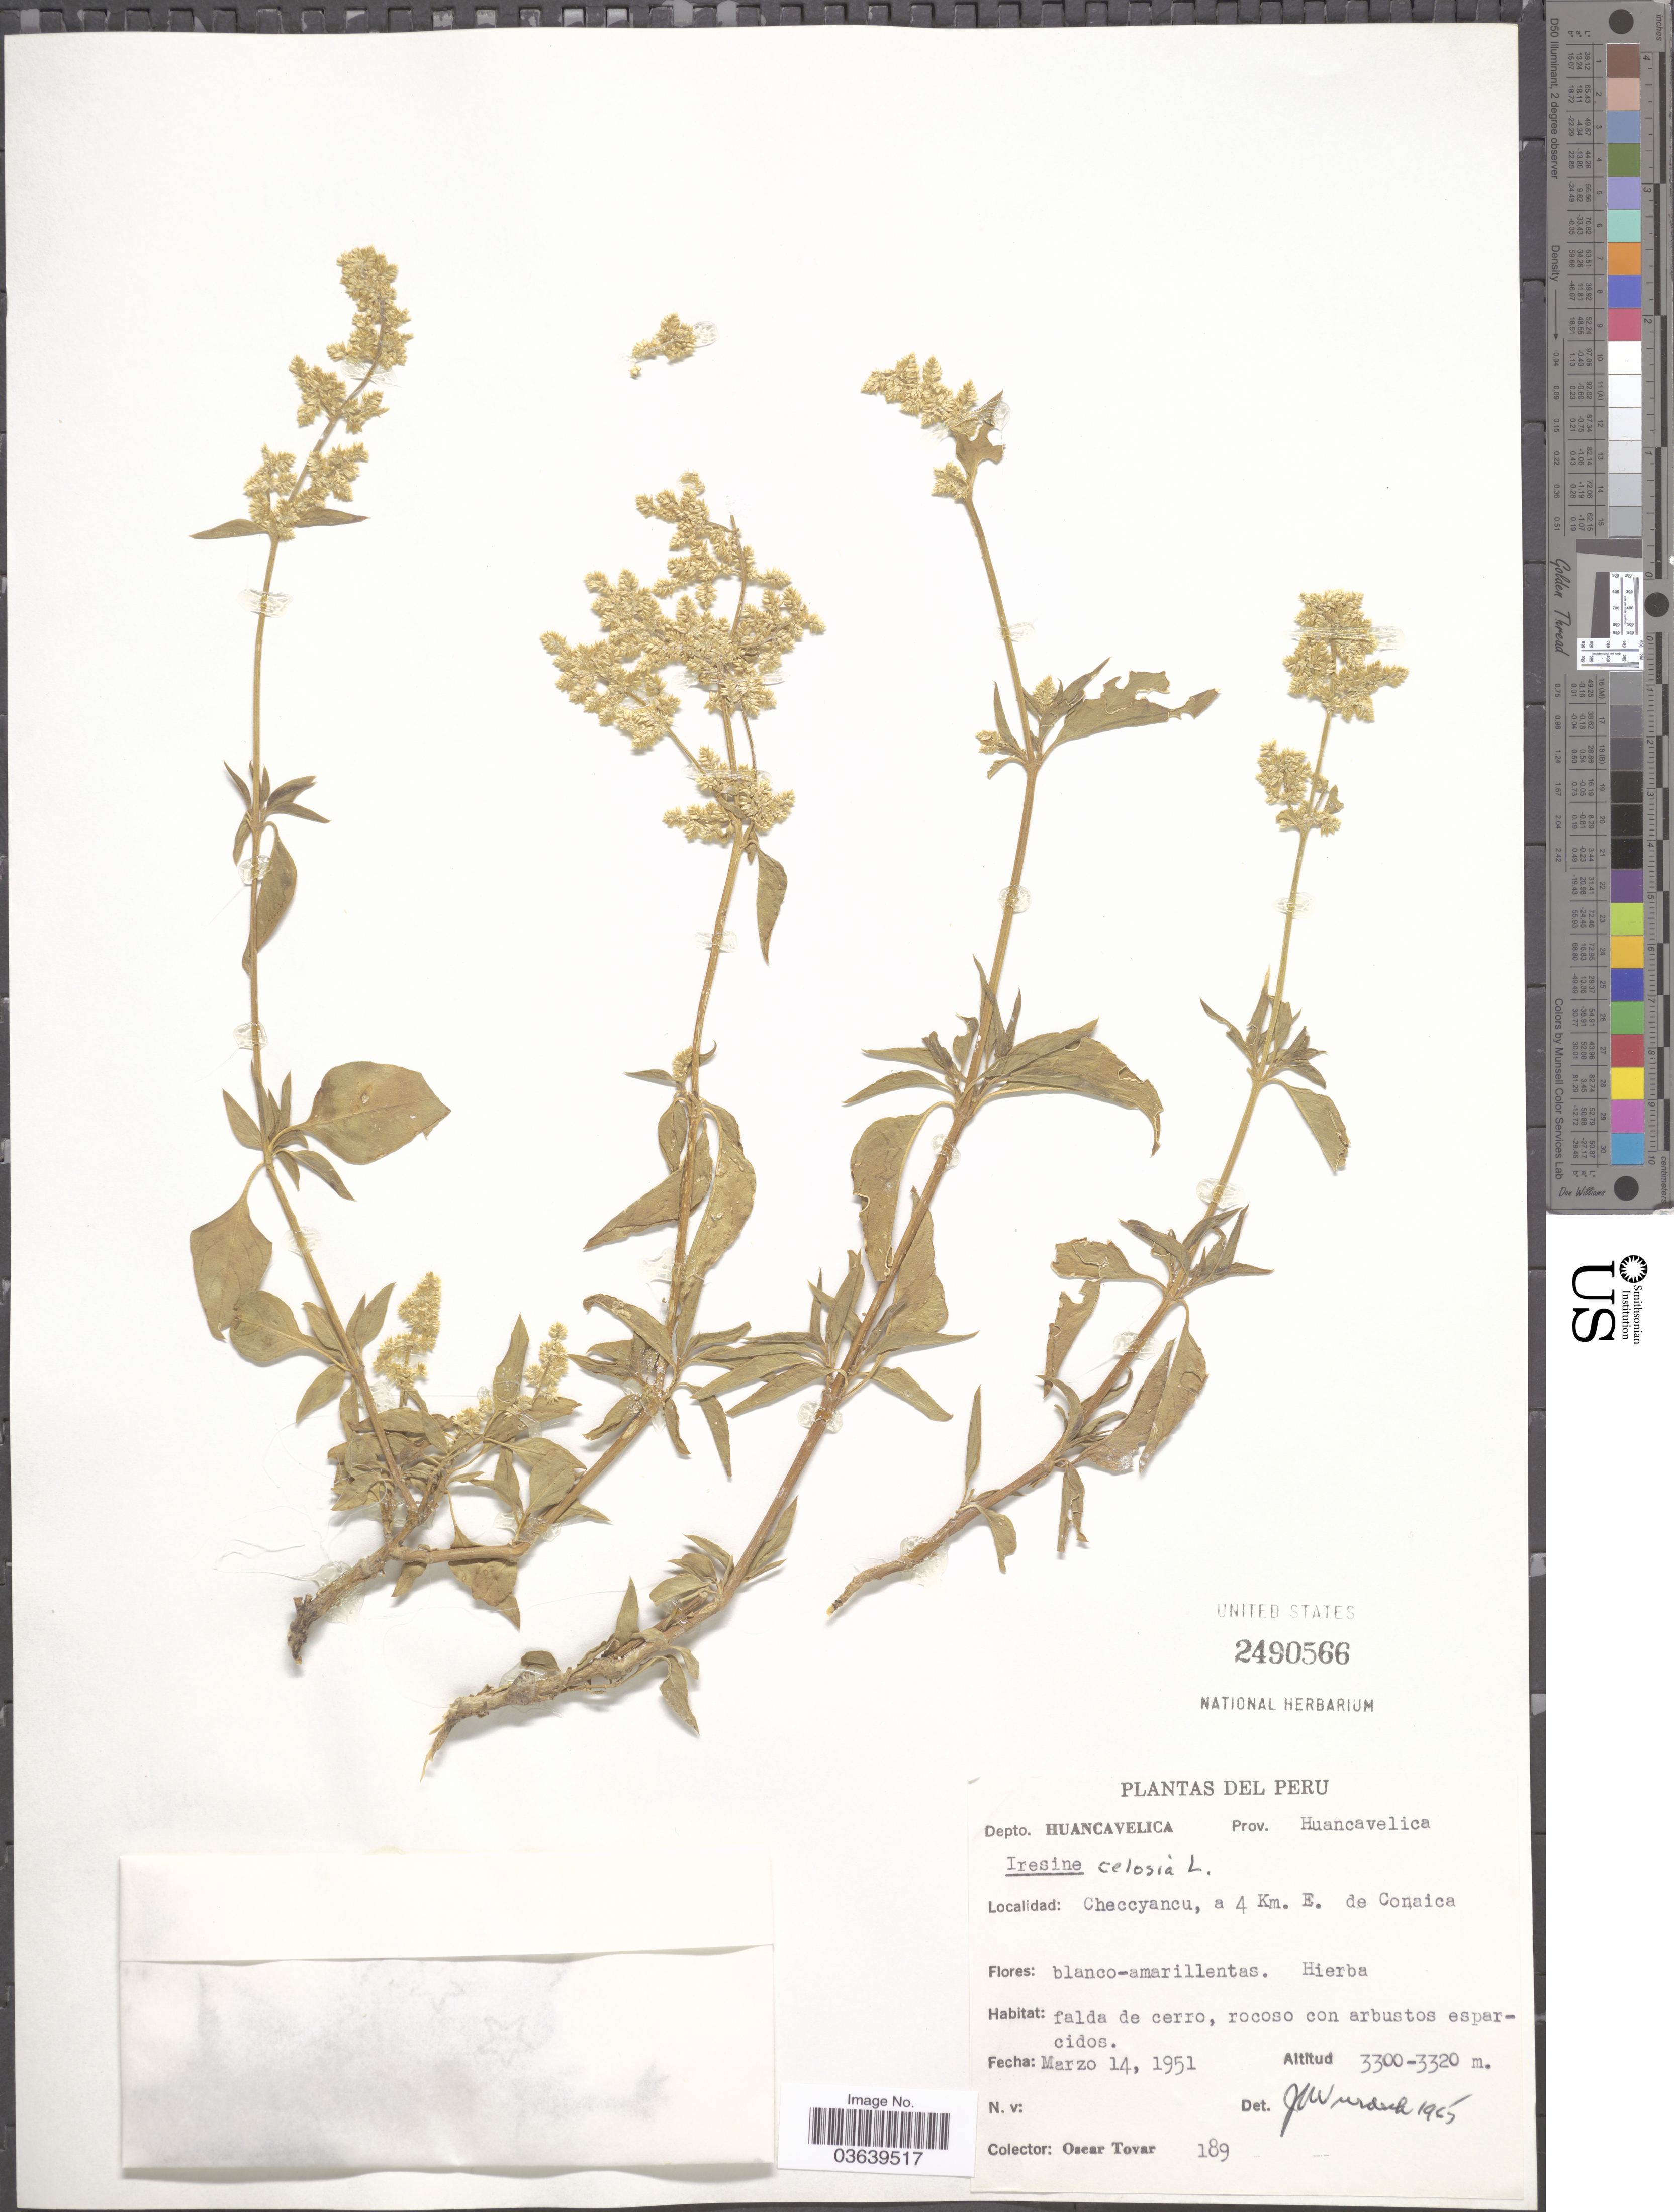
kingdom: Plantae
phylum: Tracheophyta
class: Magnoliopsida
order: Caryophyllales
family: Amaranthaceae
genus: Iresine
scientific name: Iresine celosia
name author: L.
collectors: Ó. Tovar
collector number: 189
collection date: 1951-03-14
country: Peru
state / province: Huancavelica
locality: Depto. Huancavelica. Checcyancu, a 4 Km. E. de Conaica.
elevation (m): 3300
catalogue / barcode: US 2490566